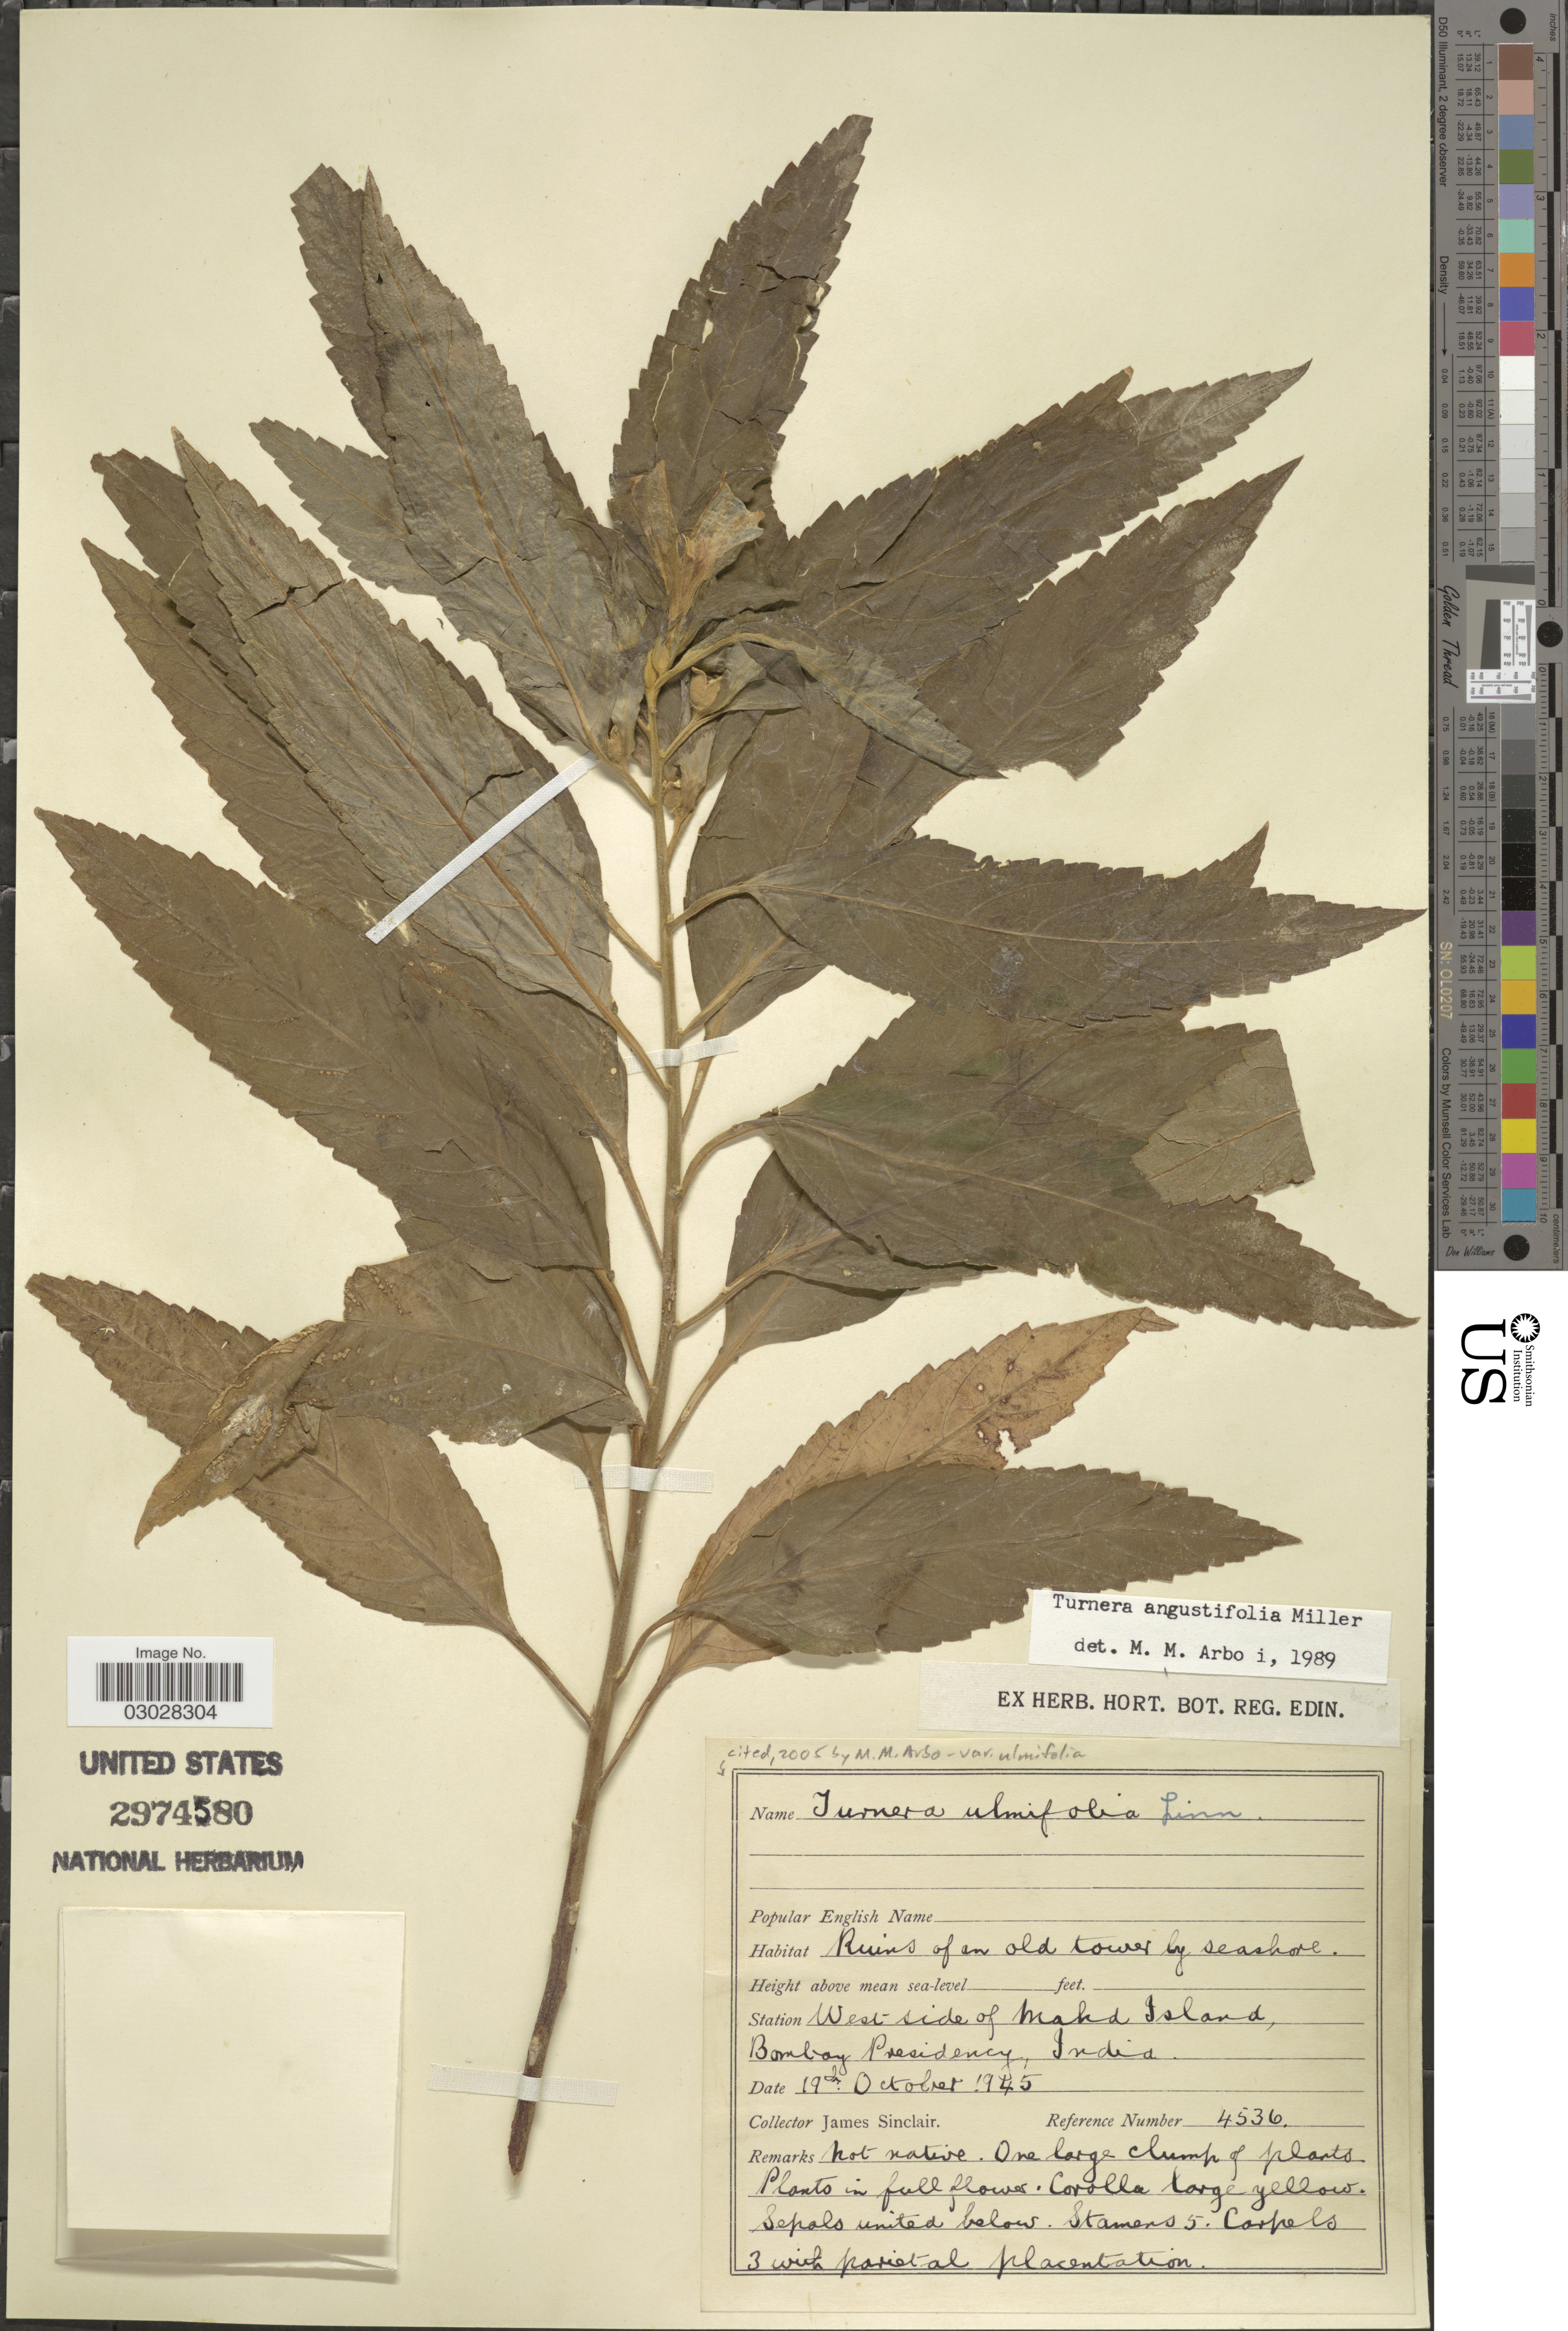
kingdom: Plantae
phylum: Tracheophyta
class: Magnoliopsida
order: Malpighiales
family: Turneraceae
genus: Turnera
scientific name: Turnera ulmifolia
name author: L.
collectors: J. Sinclair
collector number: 4536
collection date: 1945-10-19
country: India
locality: Station West side of Mahd Island, Bombay Presidency.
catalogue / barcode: US 2974580